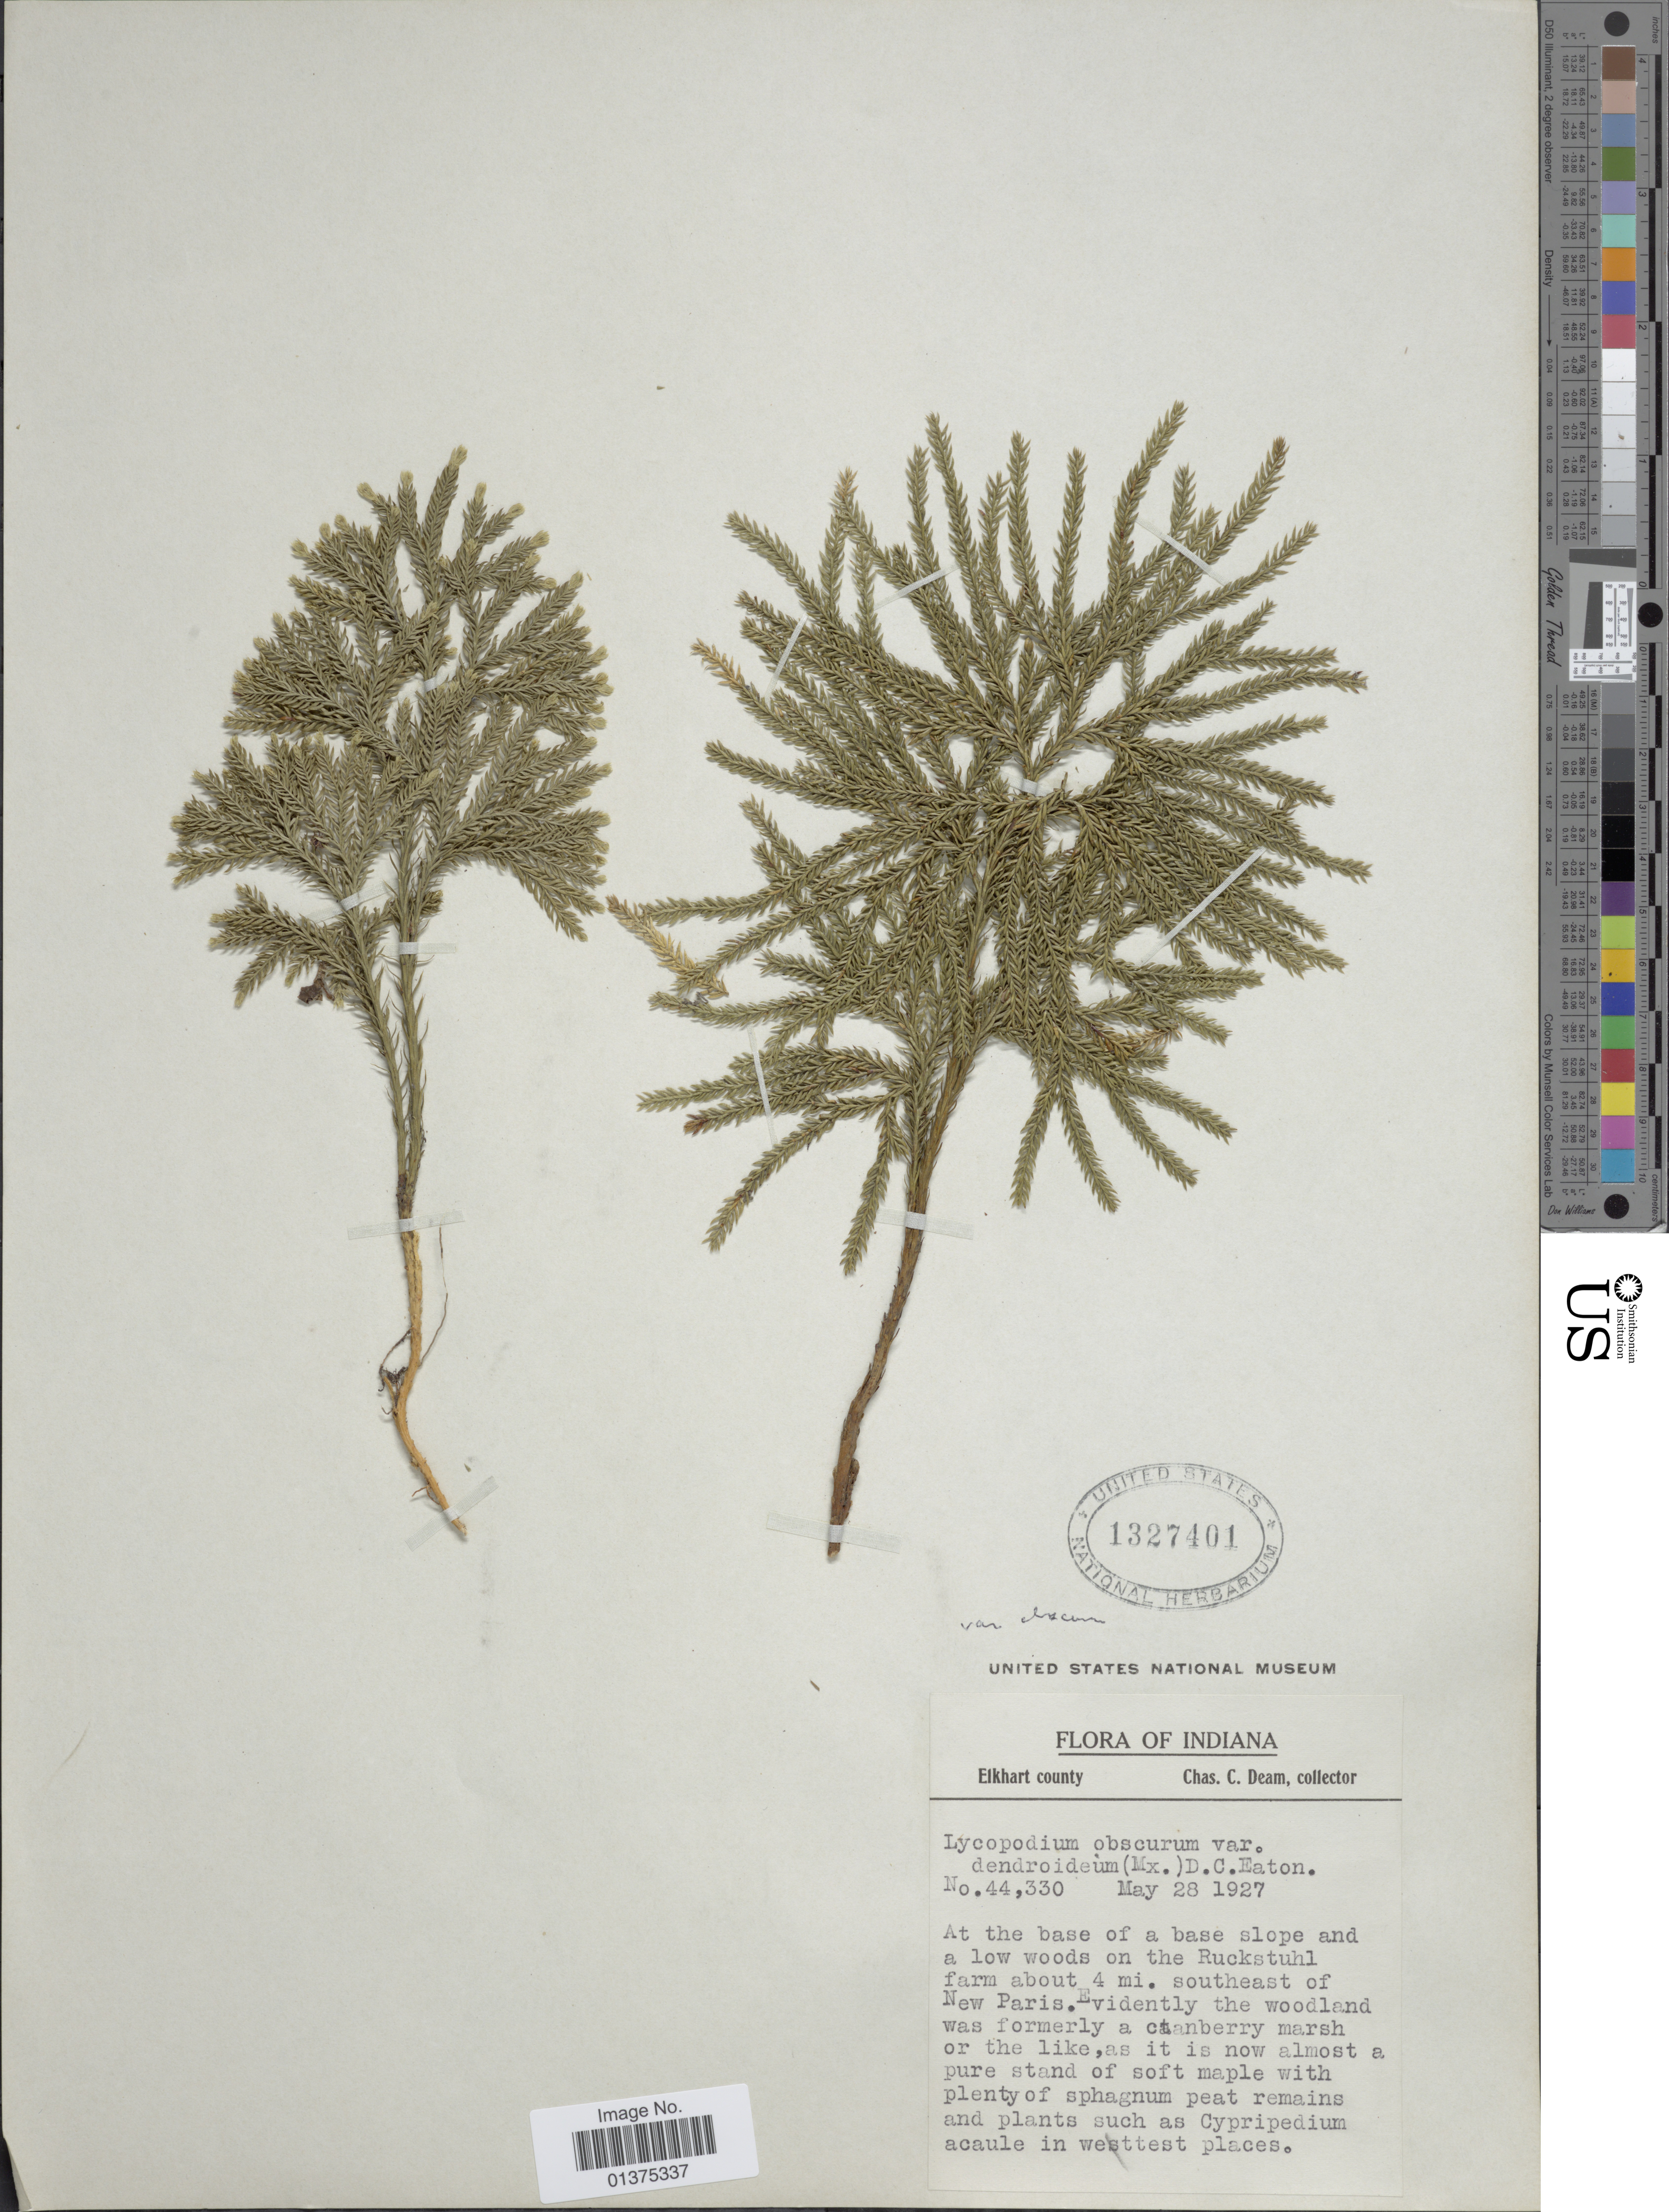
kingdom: Plantae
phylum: Tracheophyta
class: Lycopodiopsida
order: Lycopodiales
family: Lycopodiaceae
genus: Dendrolycopodium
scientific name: Dendrolycopodium obscurum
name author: (L.) A. Haines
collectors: C. C. Deam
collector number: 44330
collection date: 1927-05-28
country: United States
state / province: Indiana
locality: At the base of a base slope and a low woods on the Ruckstuhl farm about 4 mi. southeast of New Paris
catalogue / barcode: US 1327401